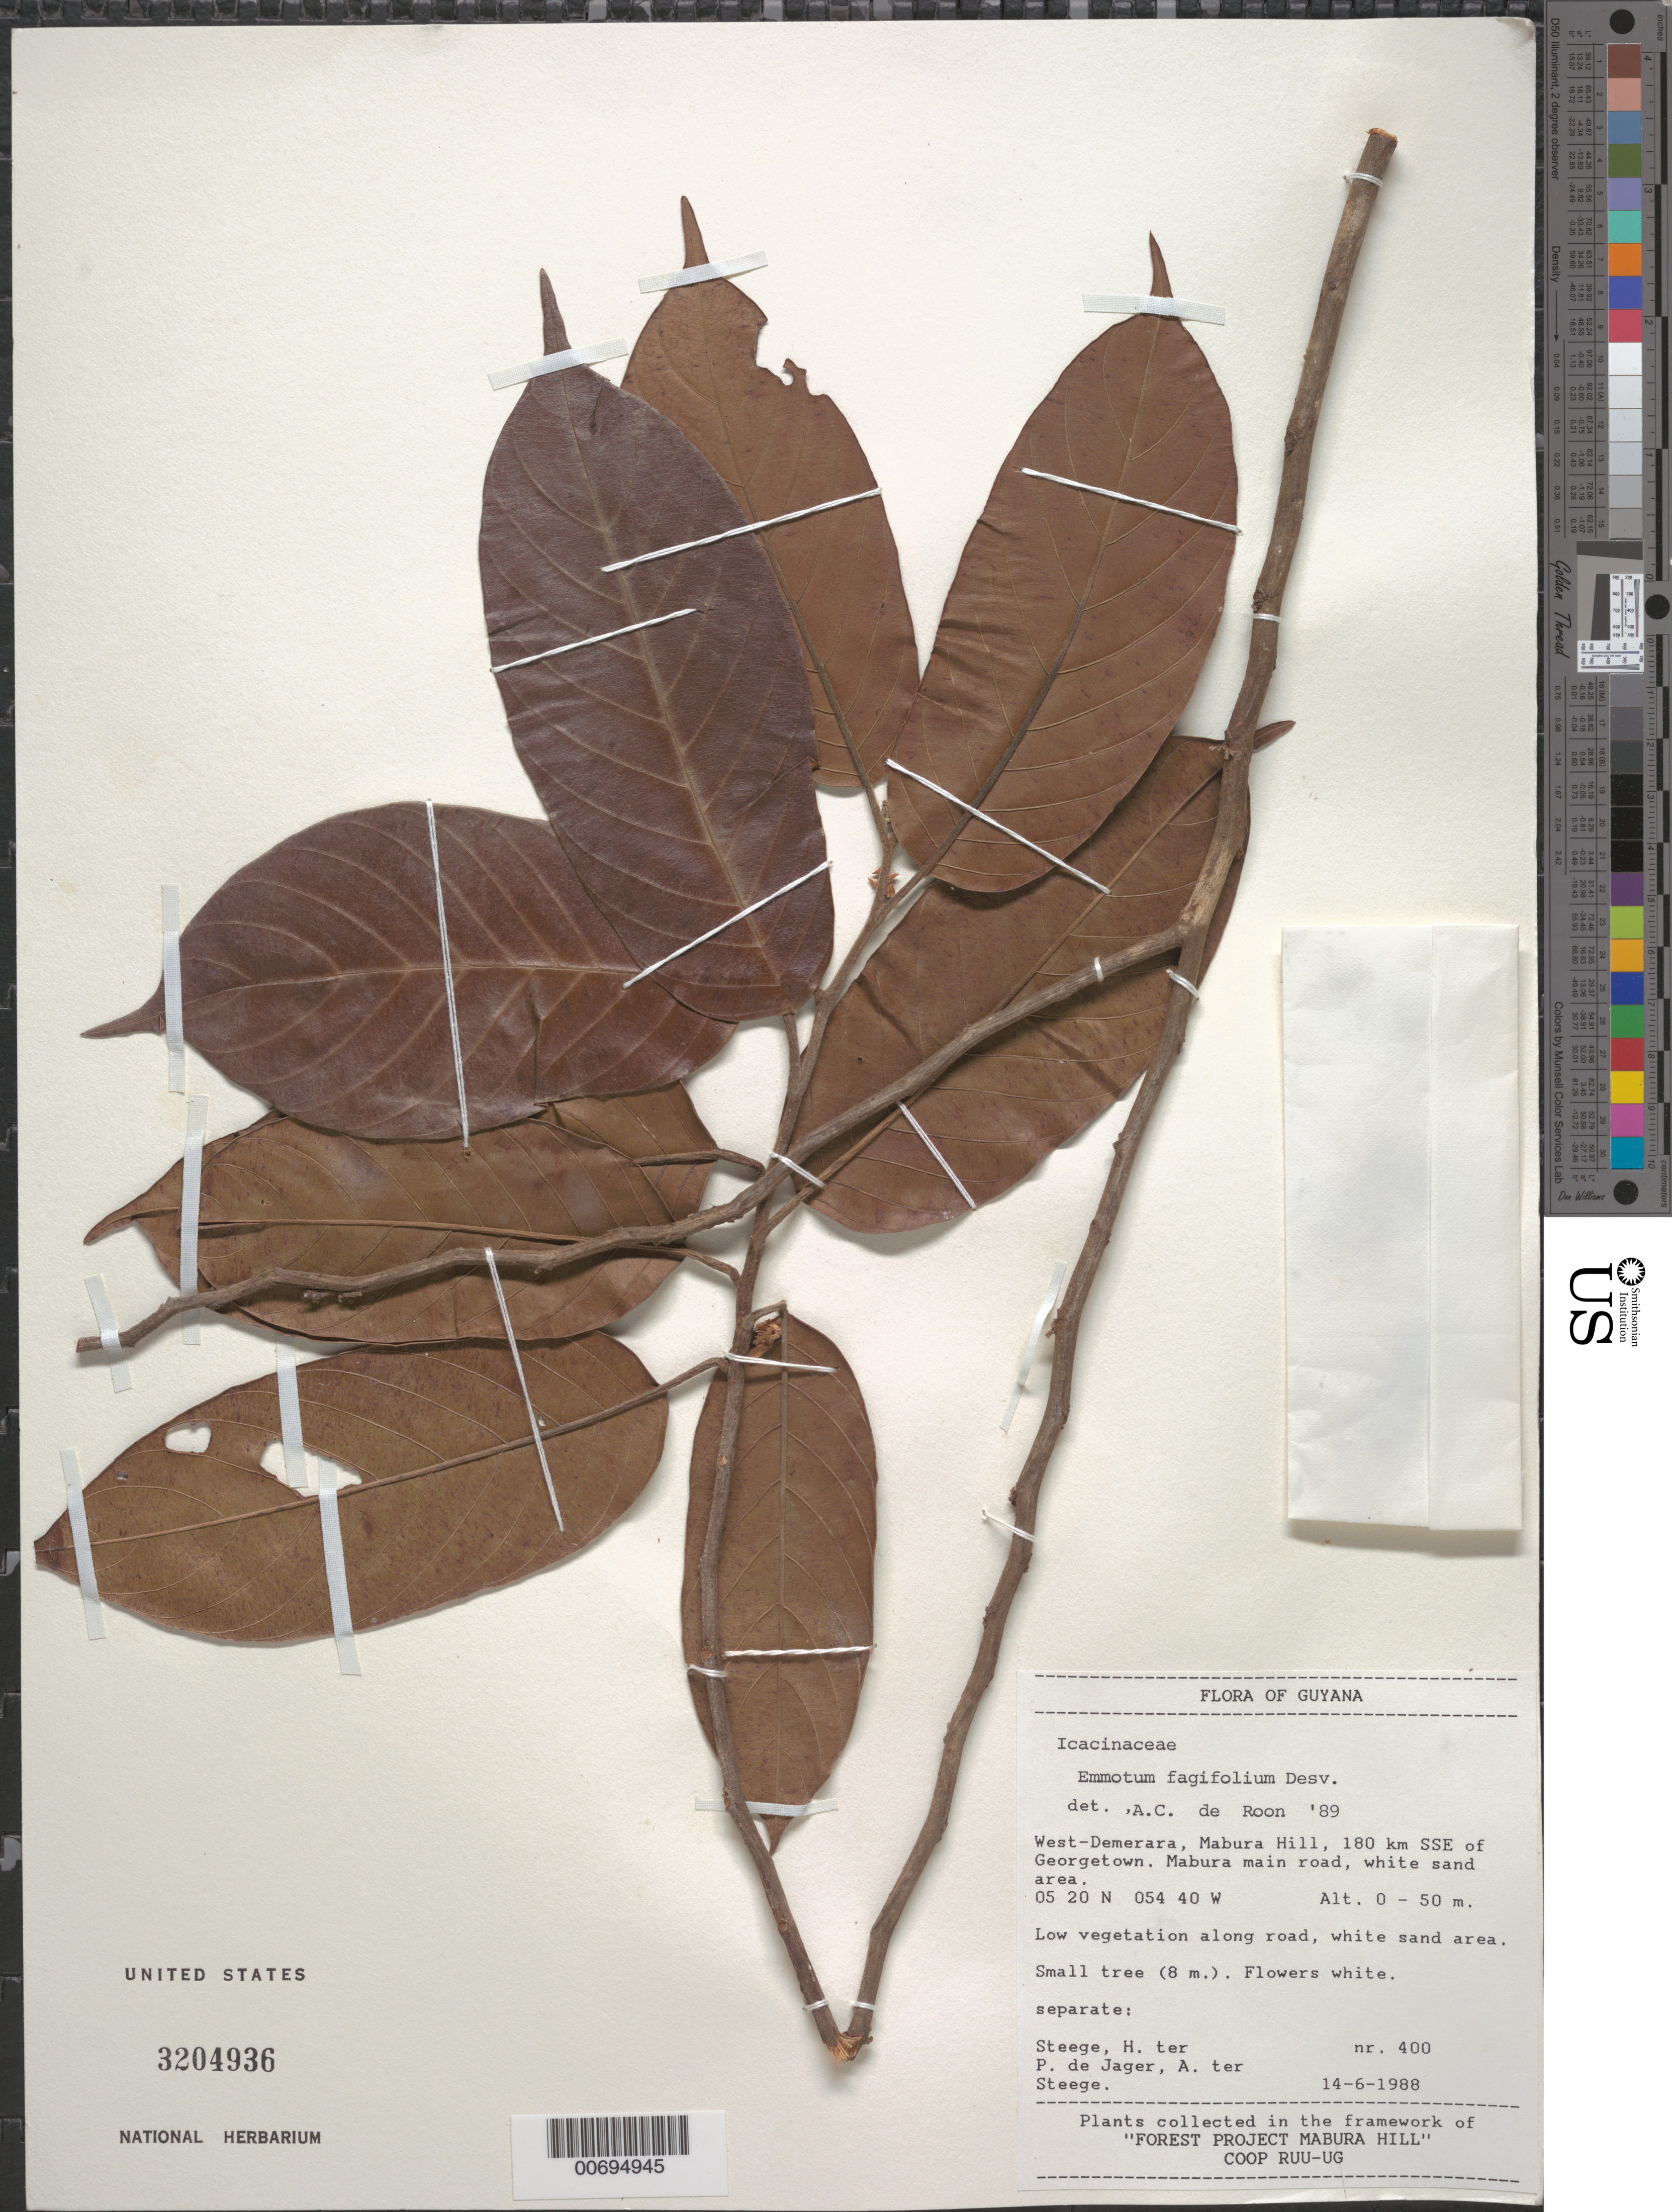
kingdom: Plantae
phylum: Tracheophyta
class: Magnoliopsida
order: Metteniusales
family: Metteniusaceae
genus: Emmotum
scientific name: Emmotum fagifolium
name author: Desv. ex Ham.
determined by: de Roon, A. C.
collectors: H. ter Steege, P. De Jager & H. ter Steege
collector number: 400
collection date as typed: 14-Jun-88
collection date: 1988-06-14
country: Guyana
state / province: U. Demerara-Berbice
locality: Mabura Hill, 180 km SSE of Georgetown, Mabura main road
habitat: Low vegetation along road, white sand area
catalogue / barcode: US 3204936